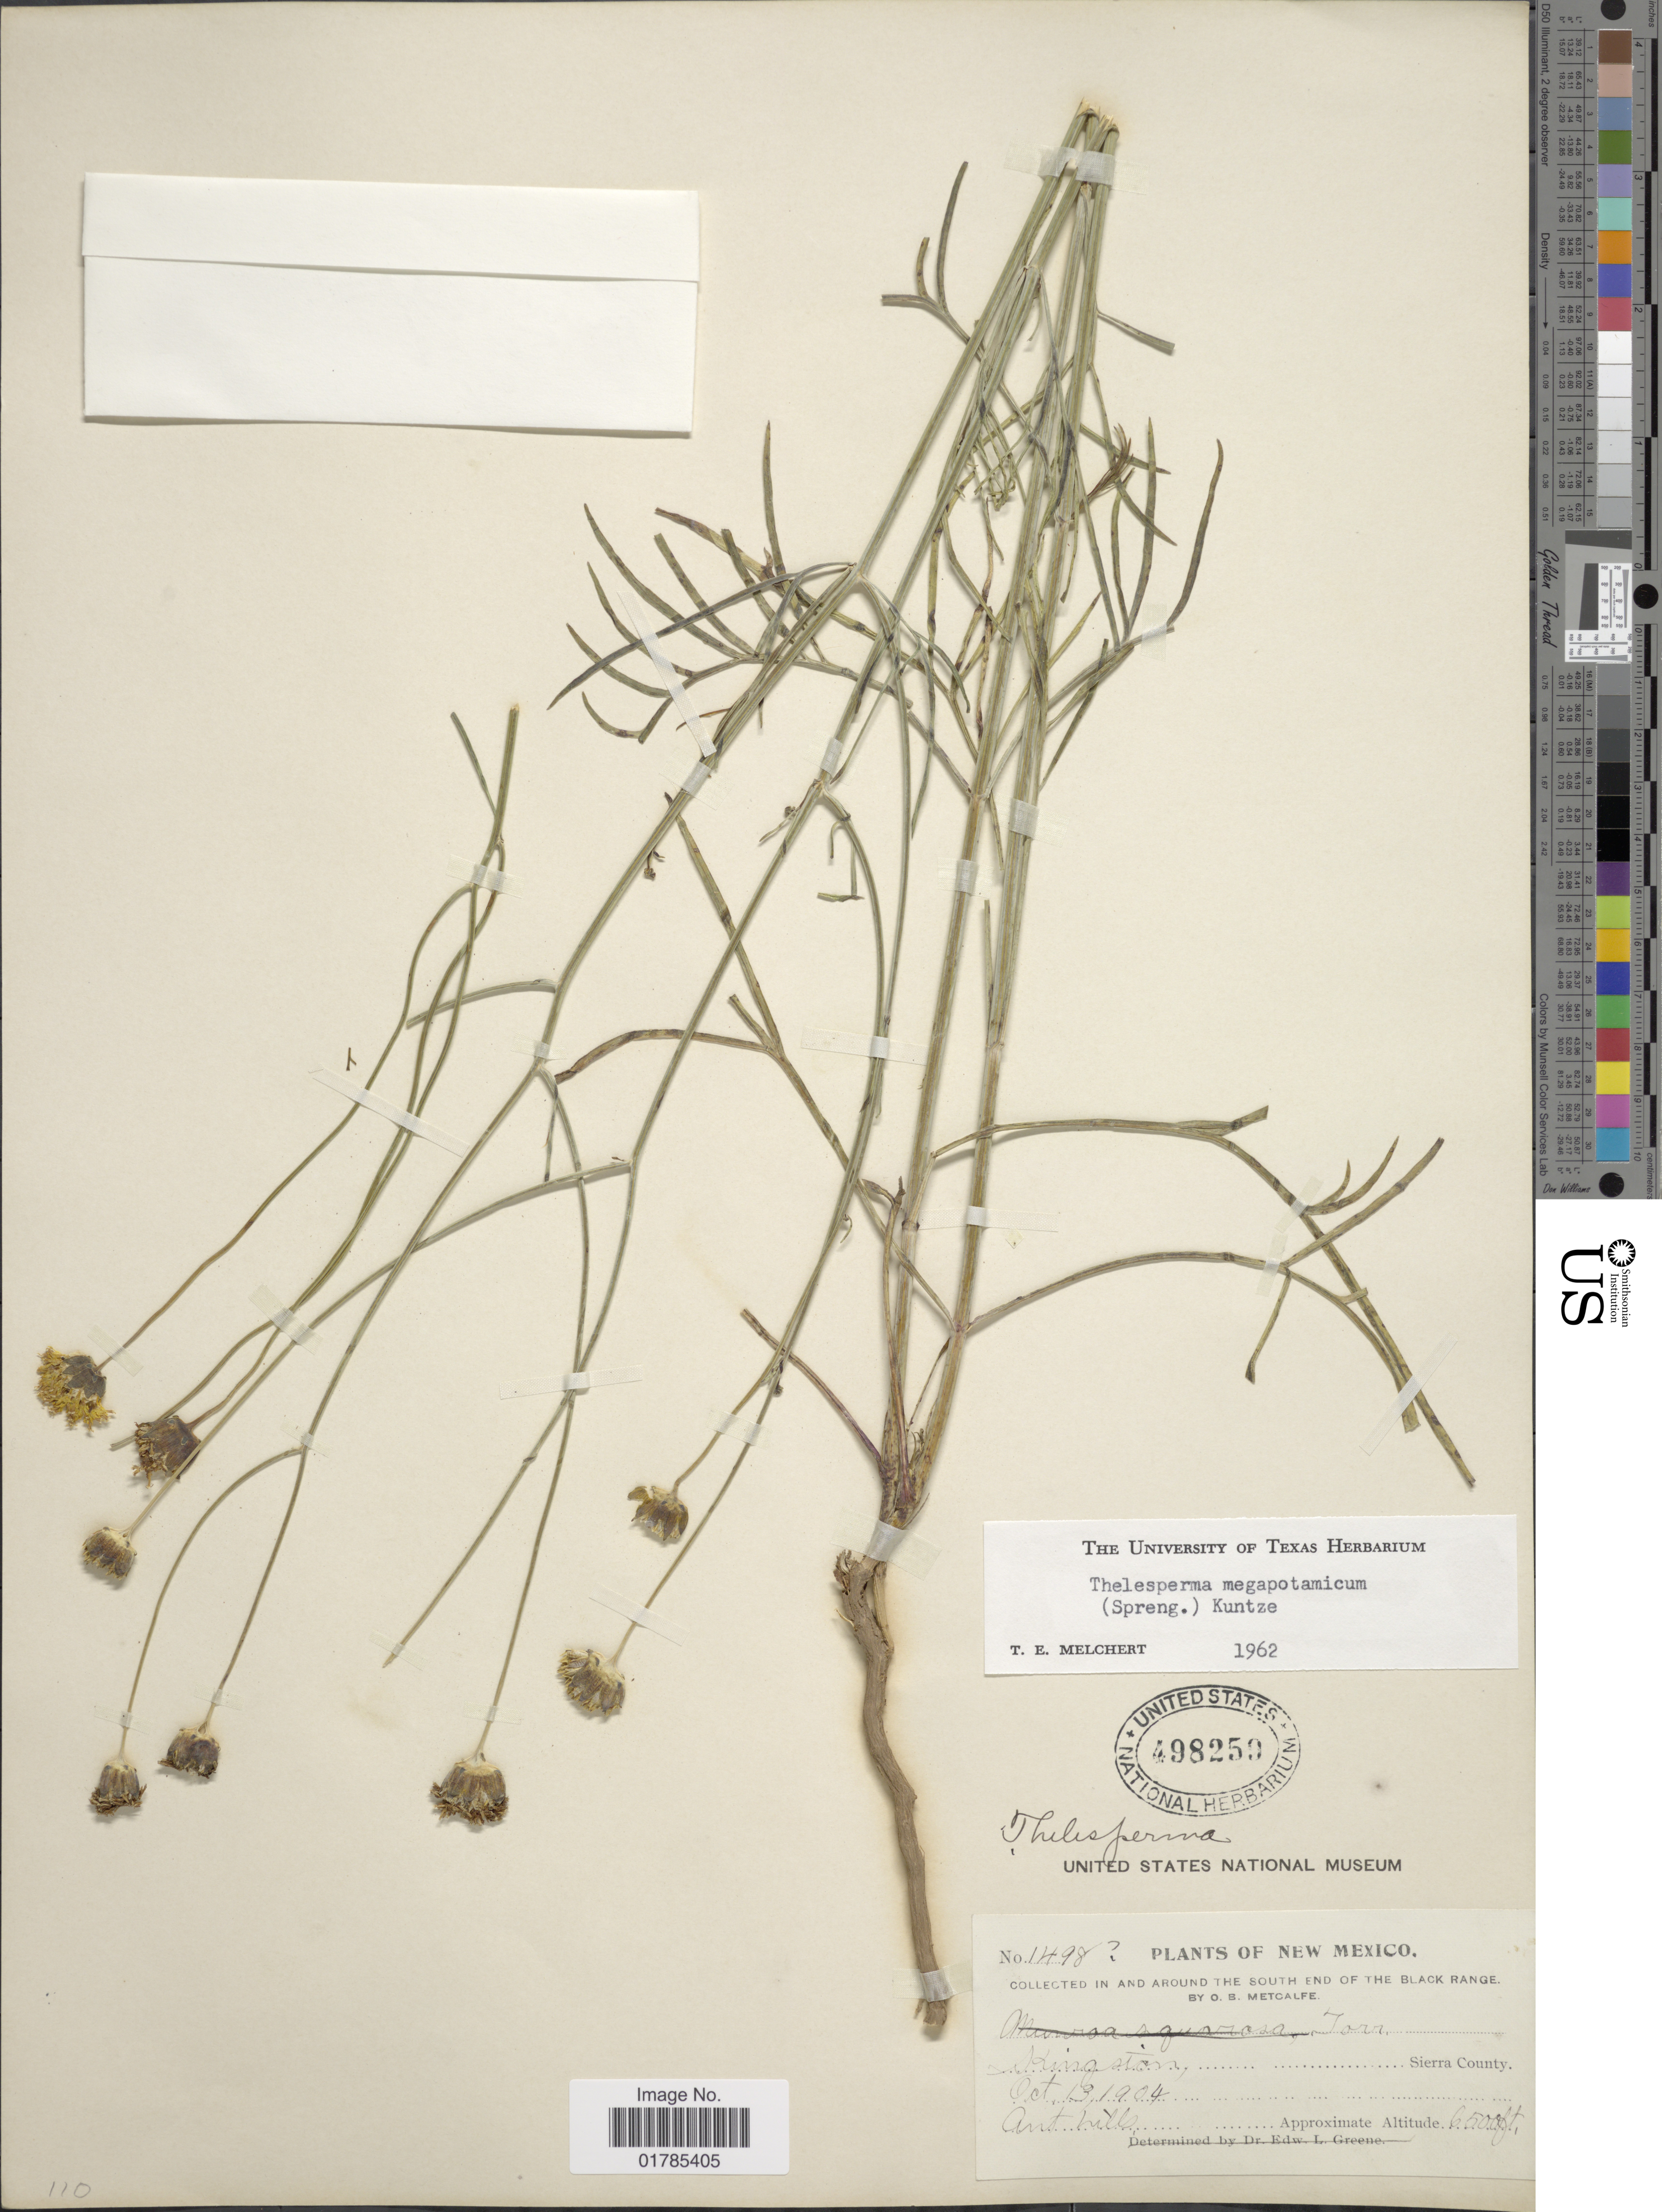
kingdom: Plantae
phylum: Tracheophyta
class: Magnoliopsida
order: Asterales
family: Asteraceae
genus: Thelesperma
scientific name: Thelesperma megapotamicum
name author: (Spreng.) Herter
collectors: O. Metcalfe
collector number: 1498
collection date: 1904-10-13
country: United States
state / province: New Mexico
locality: In and around the south end of the Black Range, Kingston Sierra County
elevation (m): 1981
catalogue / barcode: US 498259